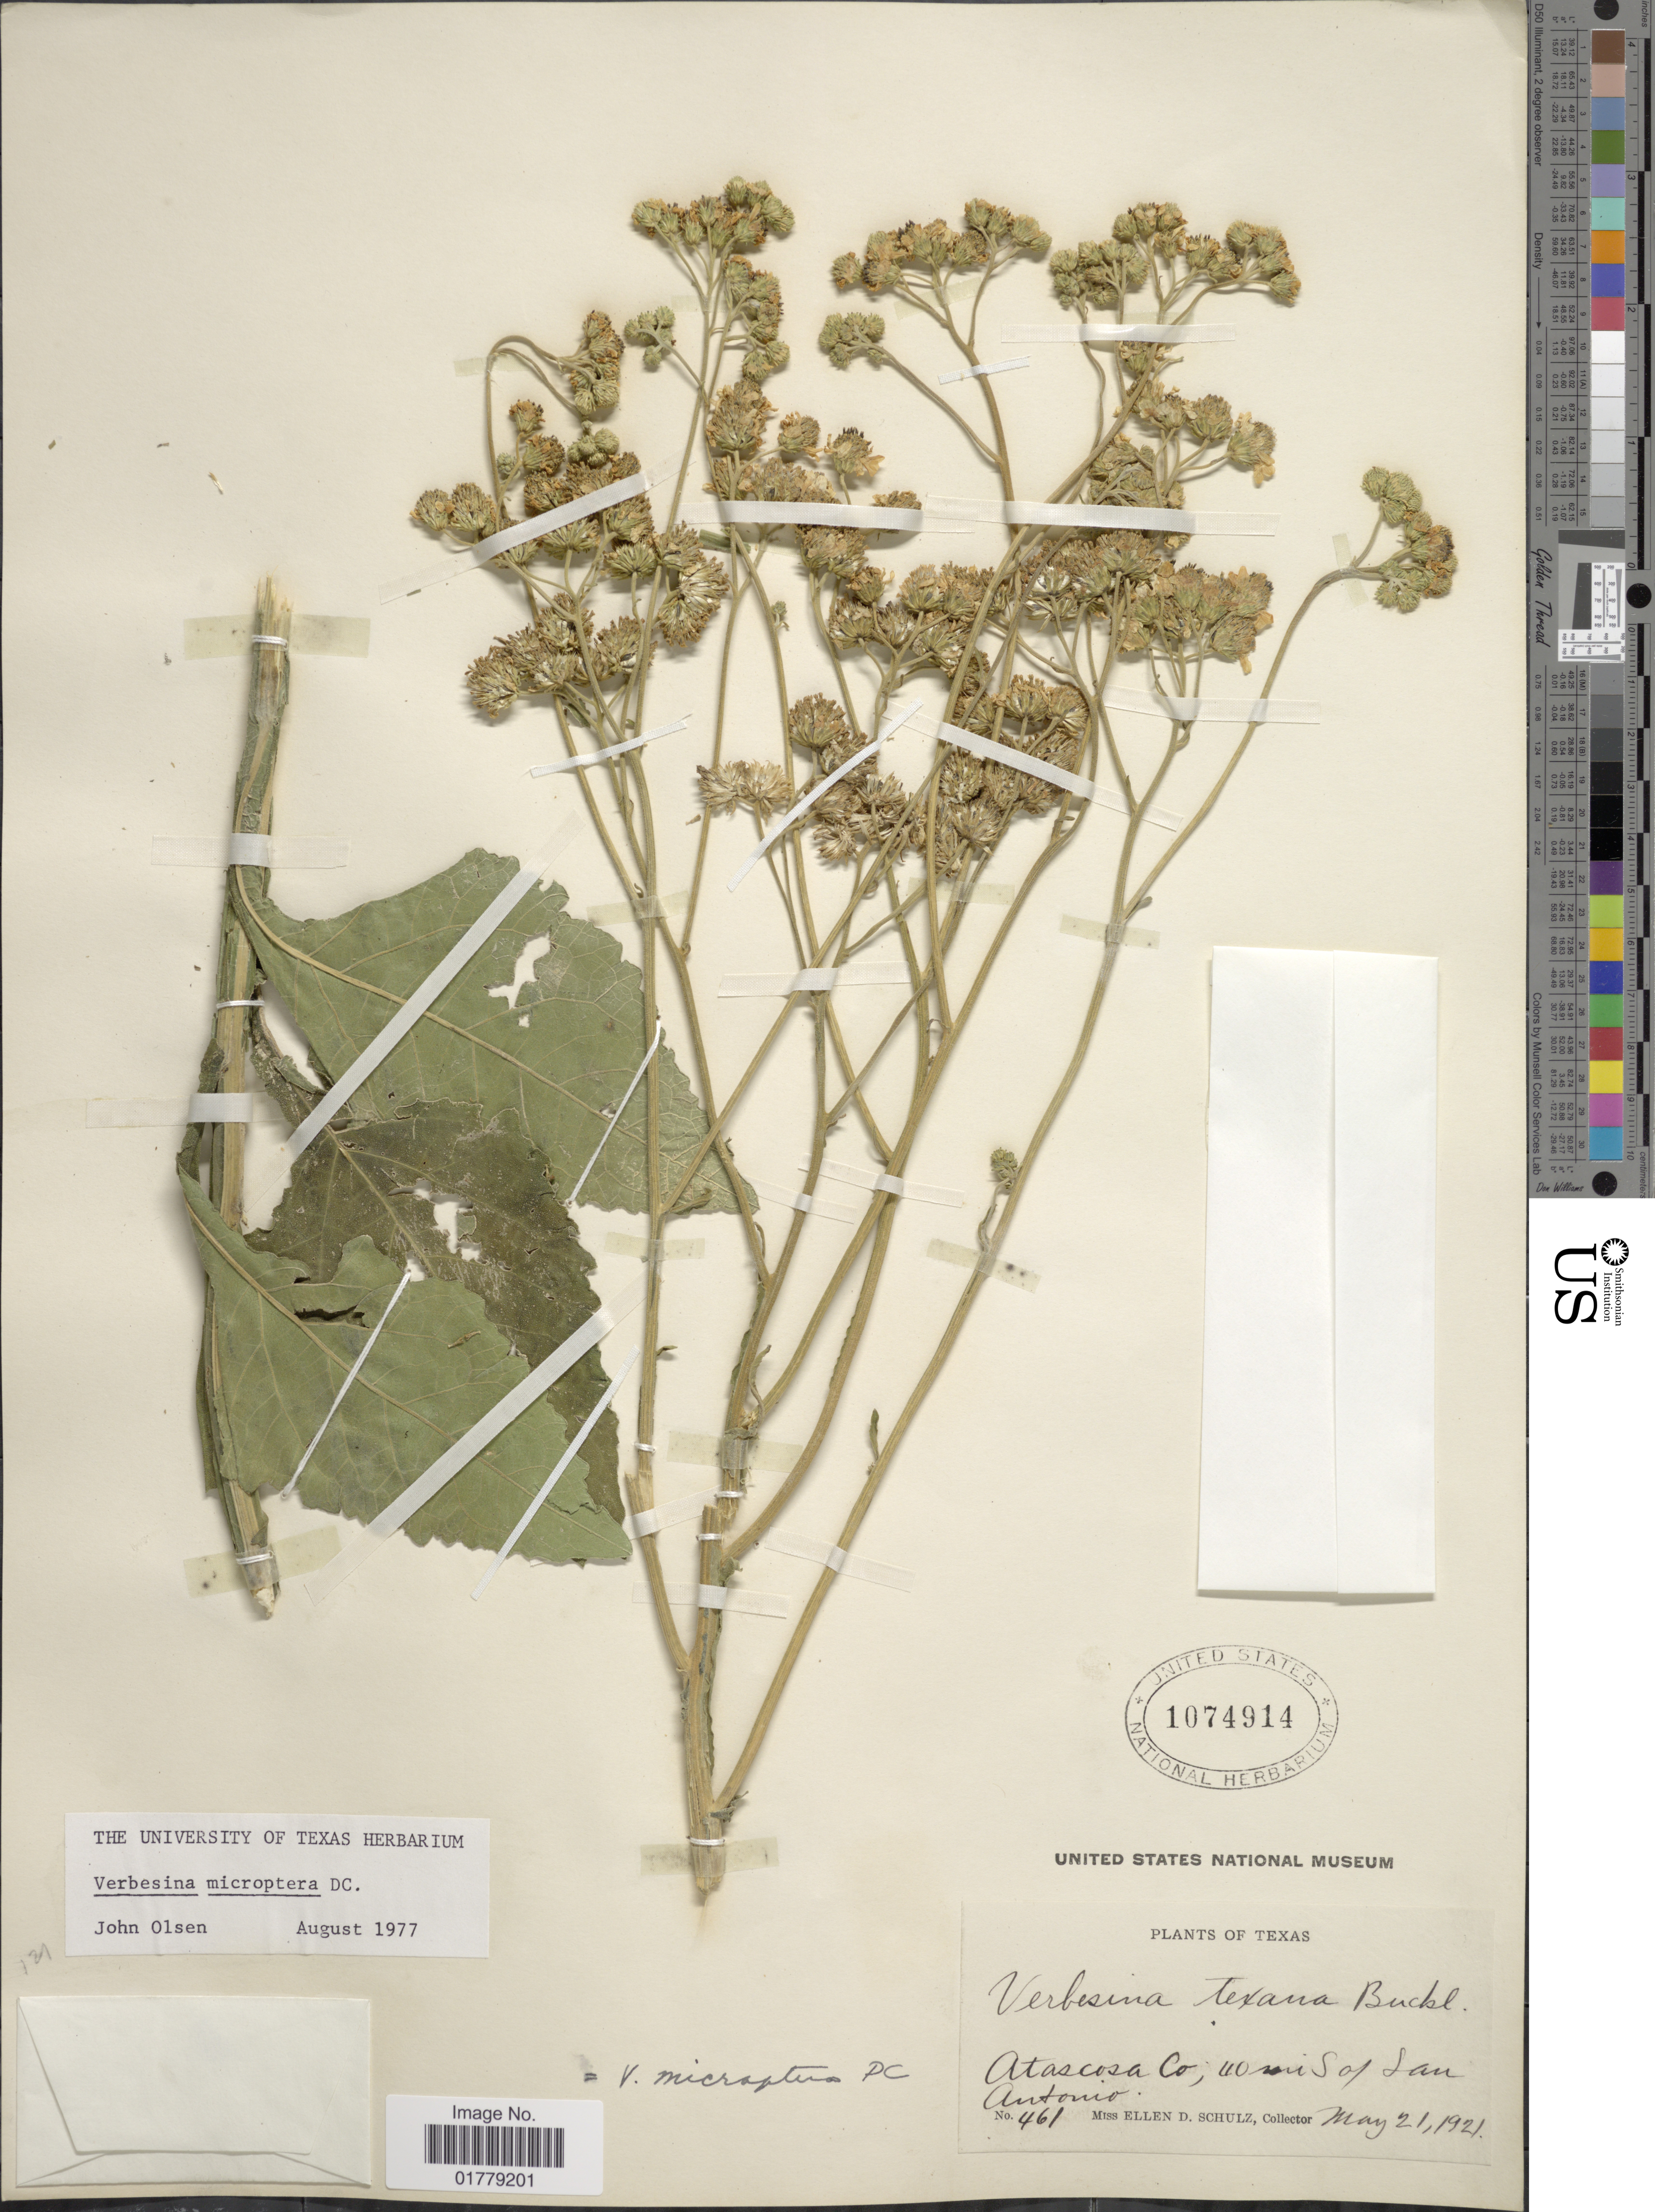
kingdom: Plantae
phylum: Tracheophyta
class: Magnoliopsida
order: Asterales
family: Asteraceae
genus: Verbesina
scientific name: Verbesina microptera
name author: DC.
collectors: E. D. Schulz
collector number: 461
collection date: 1921-05-21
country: United States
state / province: Texas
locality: Atascosa Co., 40 mi S of San Antonio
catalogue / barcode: US 1074914